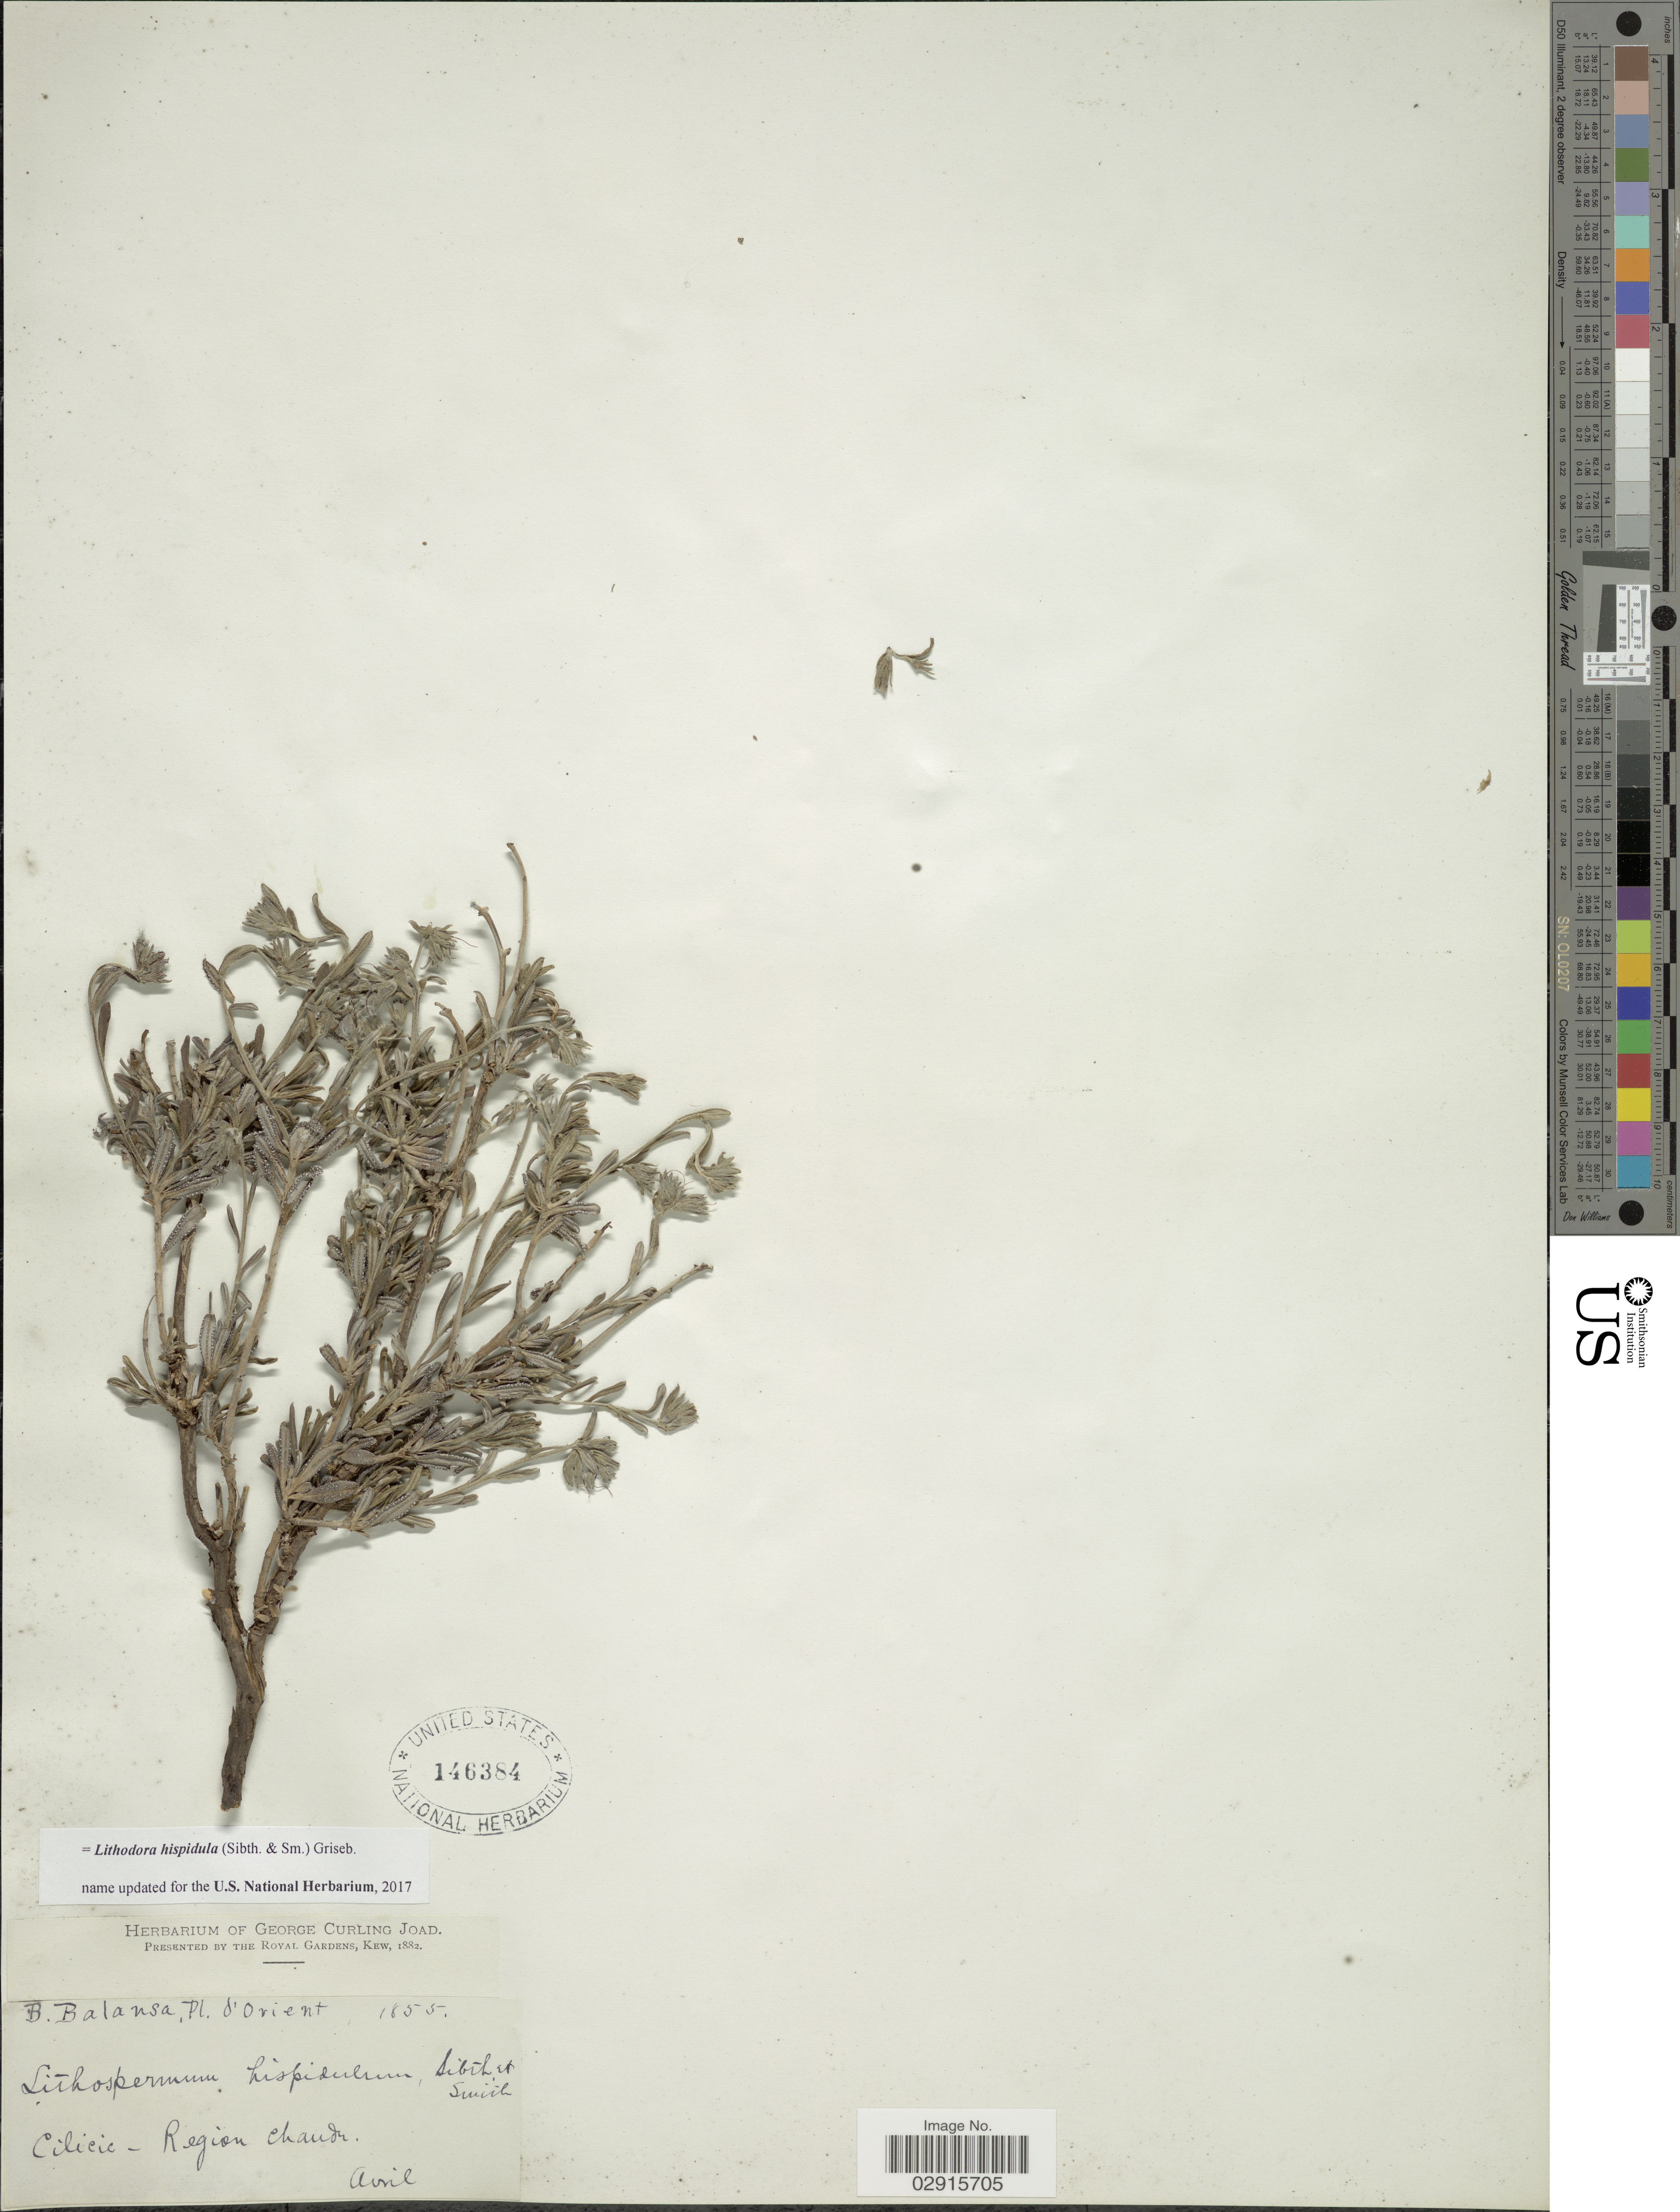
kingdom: Plantae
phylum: Tracheophyta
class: Magnoliopsida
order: Boraginales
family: Boraginaceae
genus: Lithodora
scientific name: Lithodora hispidula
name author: (Sm.) Griseb.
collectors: B. Balansa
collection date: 1855-04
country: Turkey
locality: Orient. Cilicie - Region chaude.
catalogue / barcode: US 146384